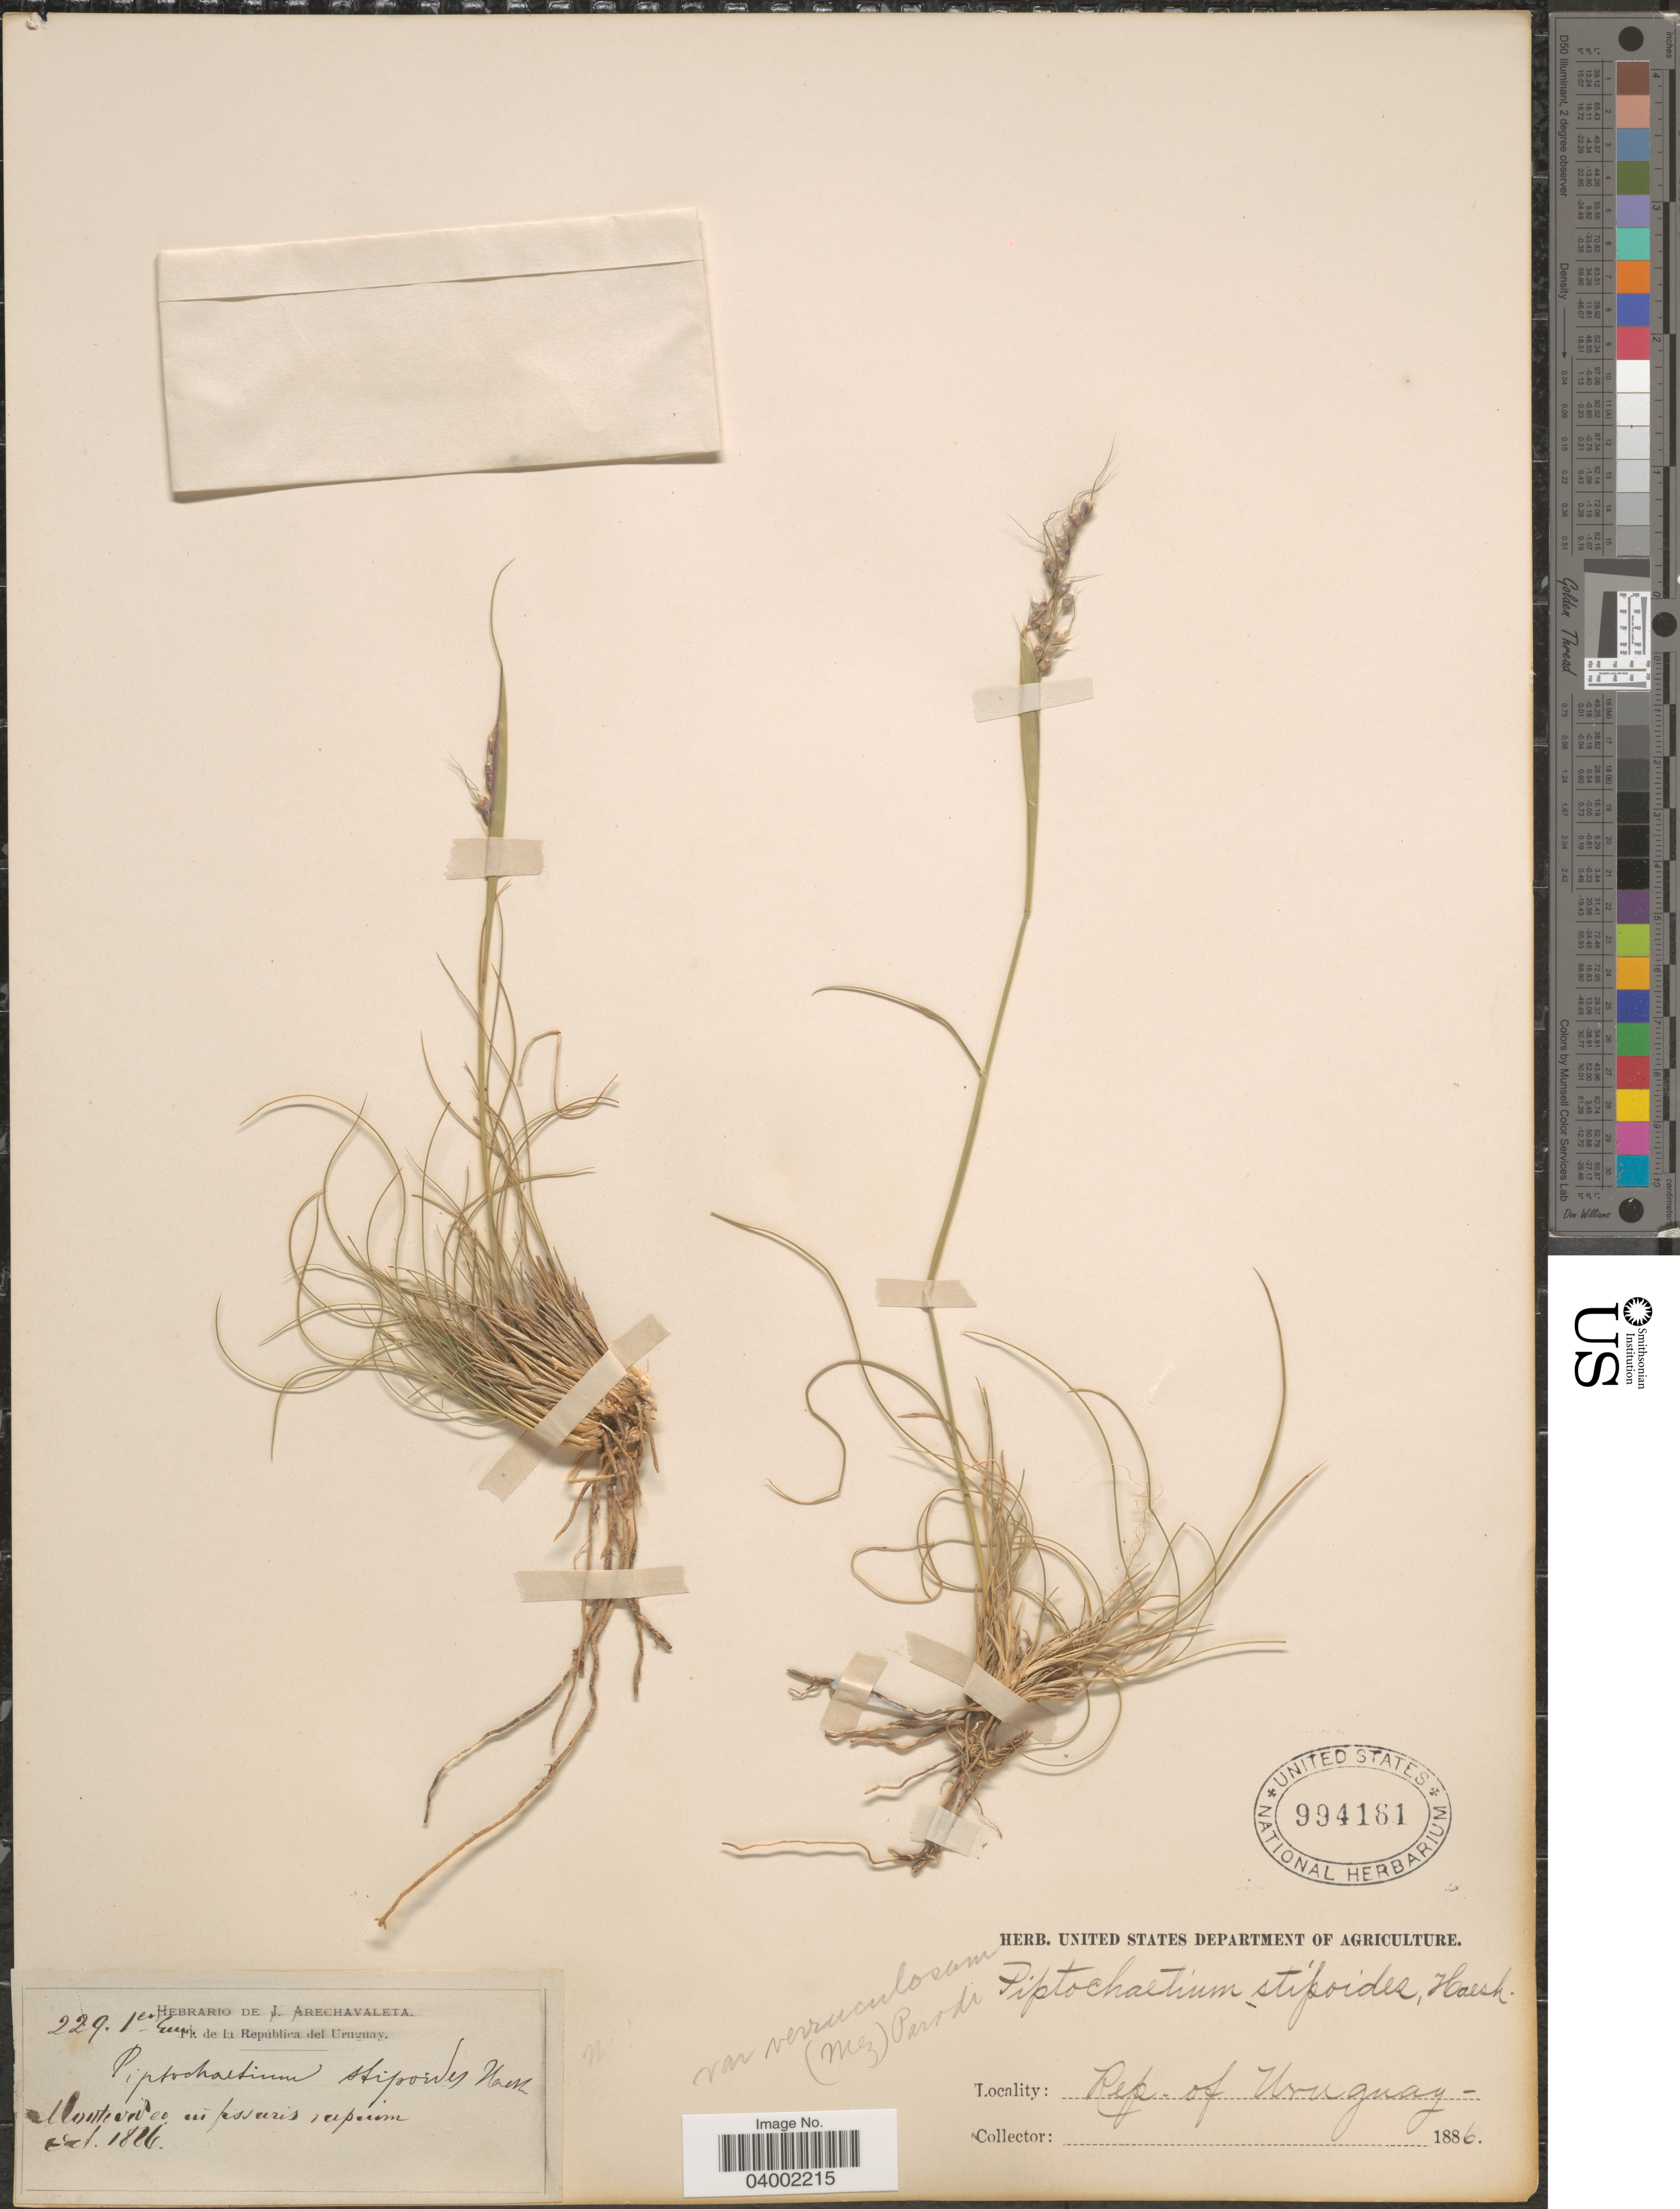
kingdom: Plantae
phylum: Tracheophyta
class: Liliopsida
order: Poales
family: Poaceae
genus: Piptochaetium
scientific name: Piptochaetium stipoides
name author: (Trin. & Rupr.) Hack. & Arechav.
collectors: ex herb. de J. Arechavaleta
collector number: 229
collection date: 1886-10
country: Uruguay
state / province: Montevideo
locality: In pascuis rupium. Rep. of Uruguay.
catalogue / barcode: US 994161